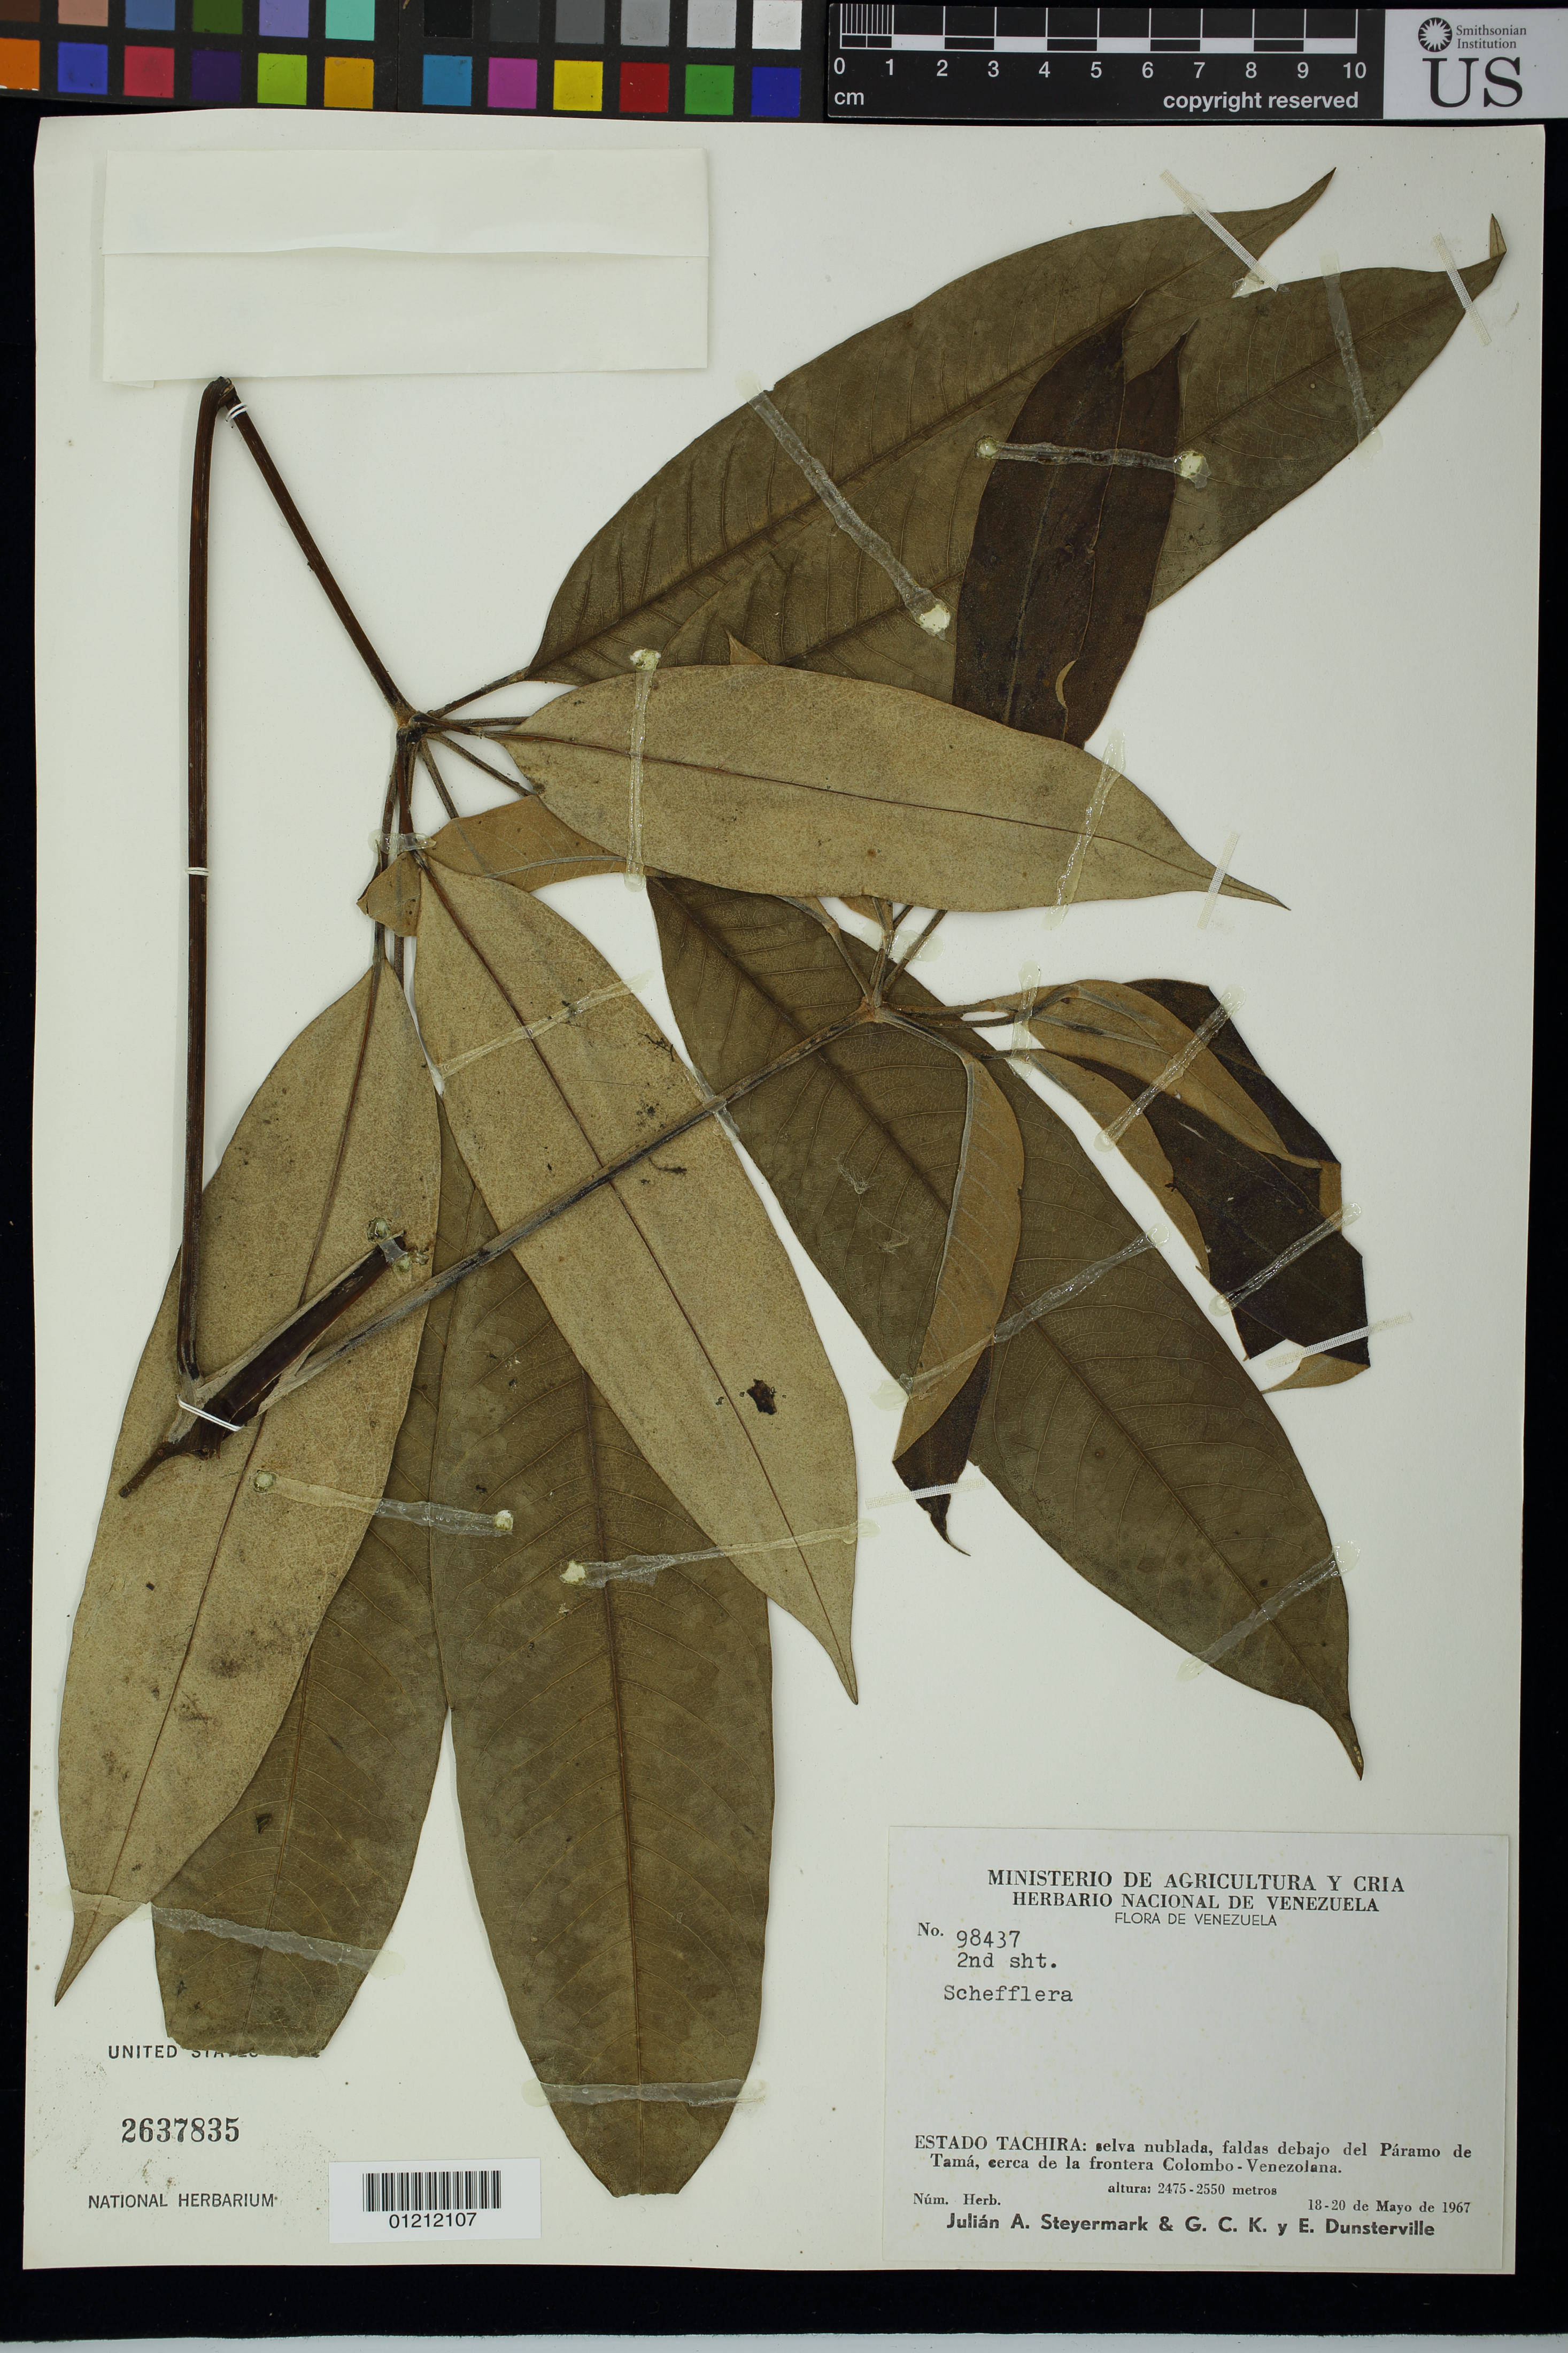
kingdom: Plantae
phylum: Tracheophyta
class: Magnoliopsida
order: Apiales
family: Araliaceae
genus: Schefflera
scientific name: Schefflera sp.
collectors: J. Steyermark, G. C. K. Dunsterville & E. Dunsterville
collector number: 98437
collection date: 1967-05-18/1967-10-20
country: Venezuela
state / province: Tachira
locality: selva nublada, faldas debajo del Páramo de Tamá, cerca de la frontera Colombo-Venezuela.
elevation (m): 2475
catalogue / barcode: US 2637835